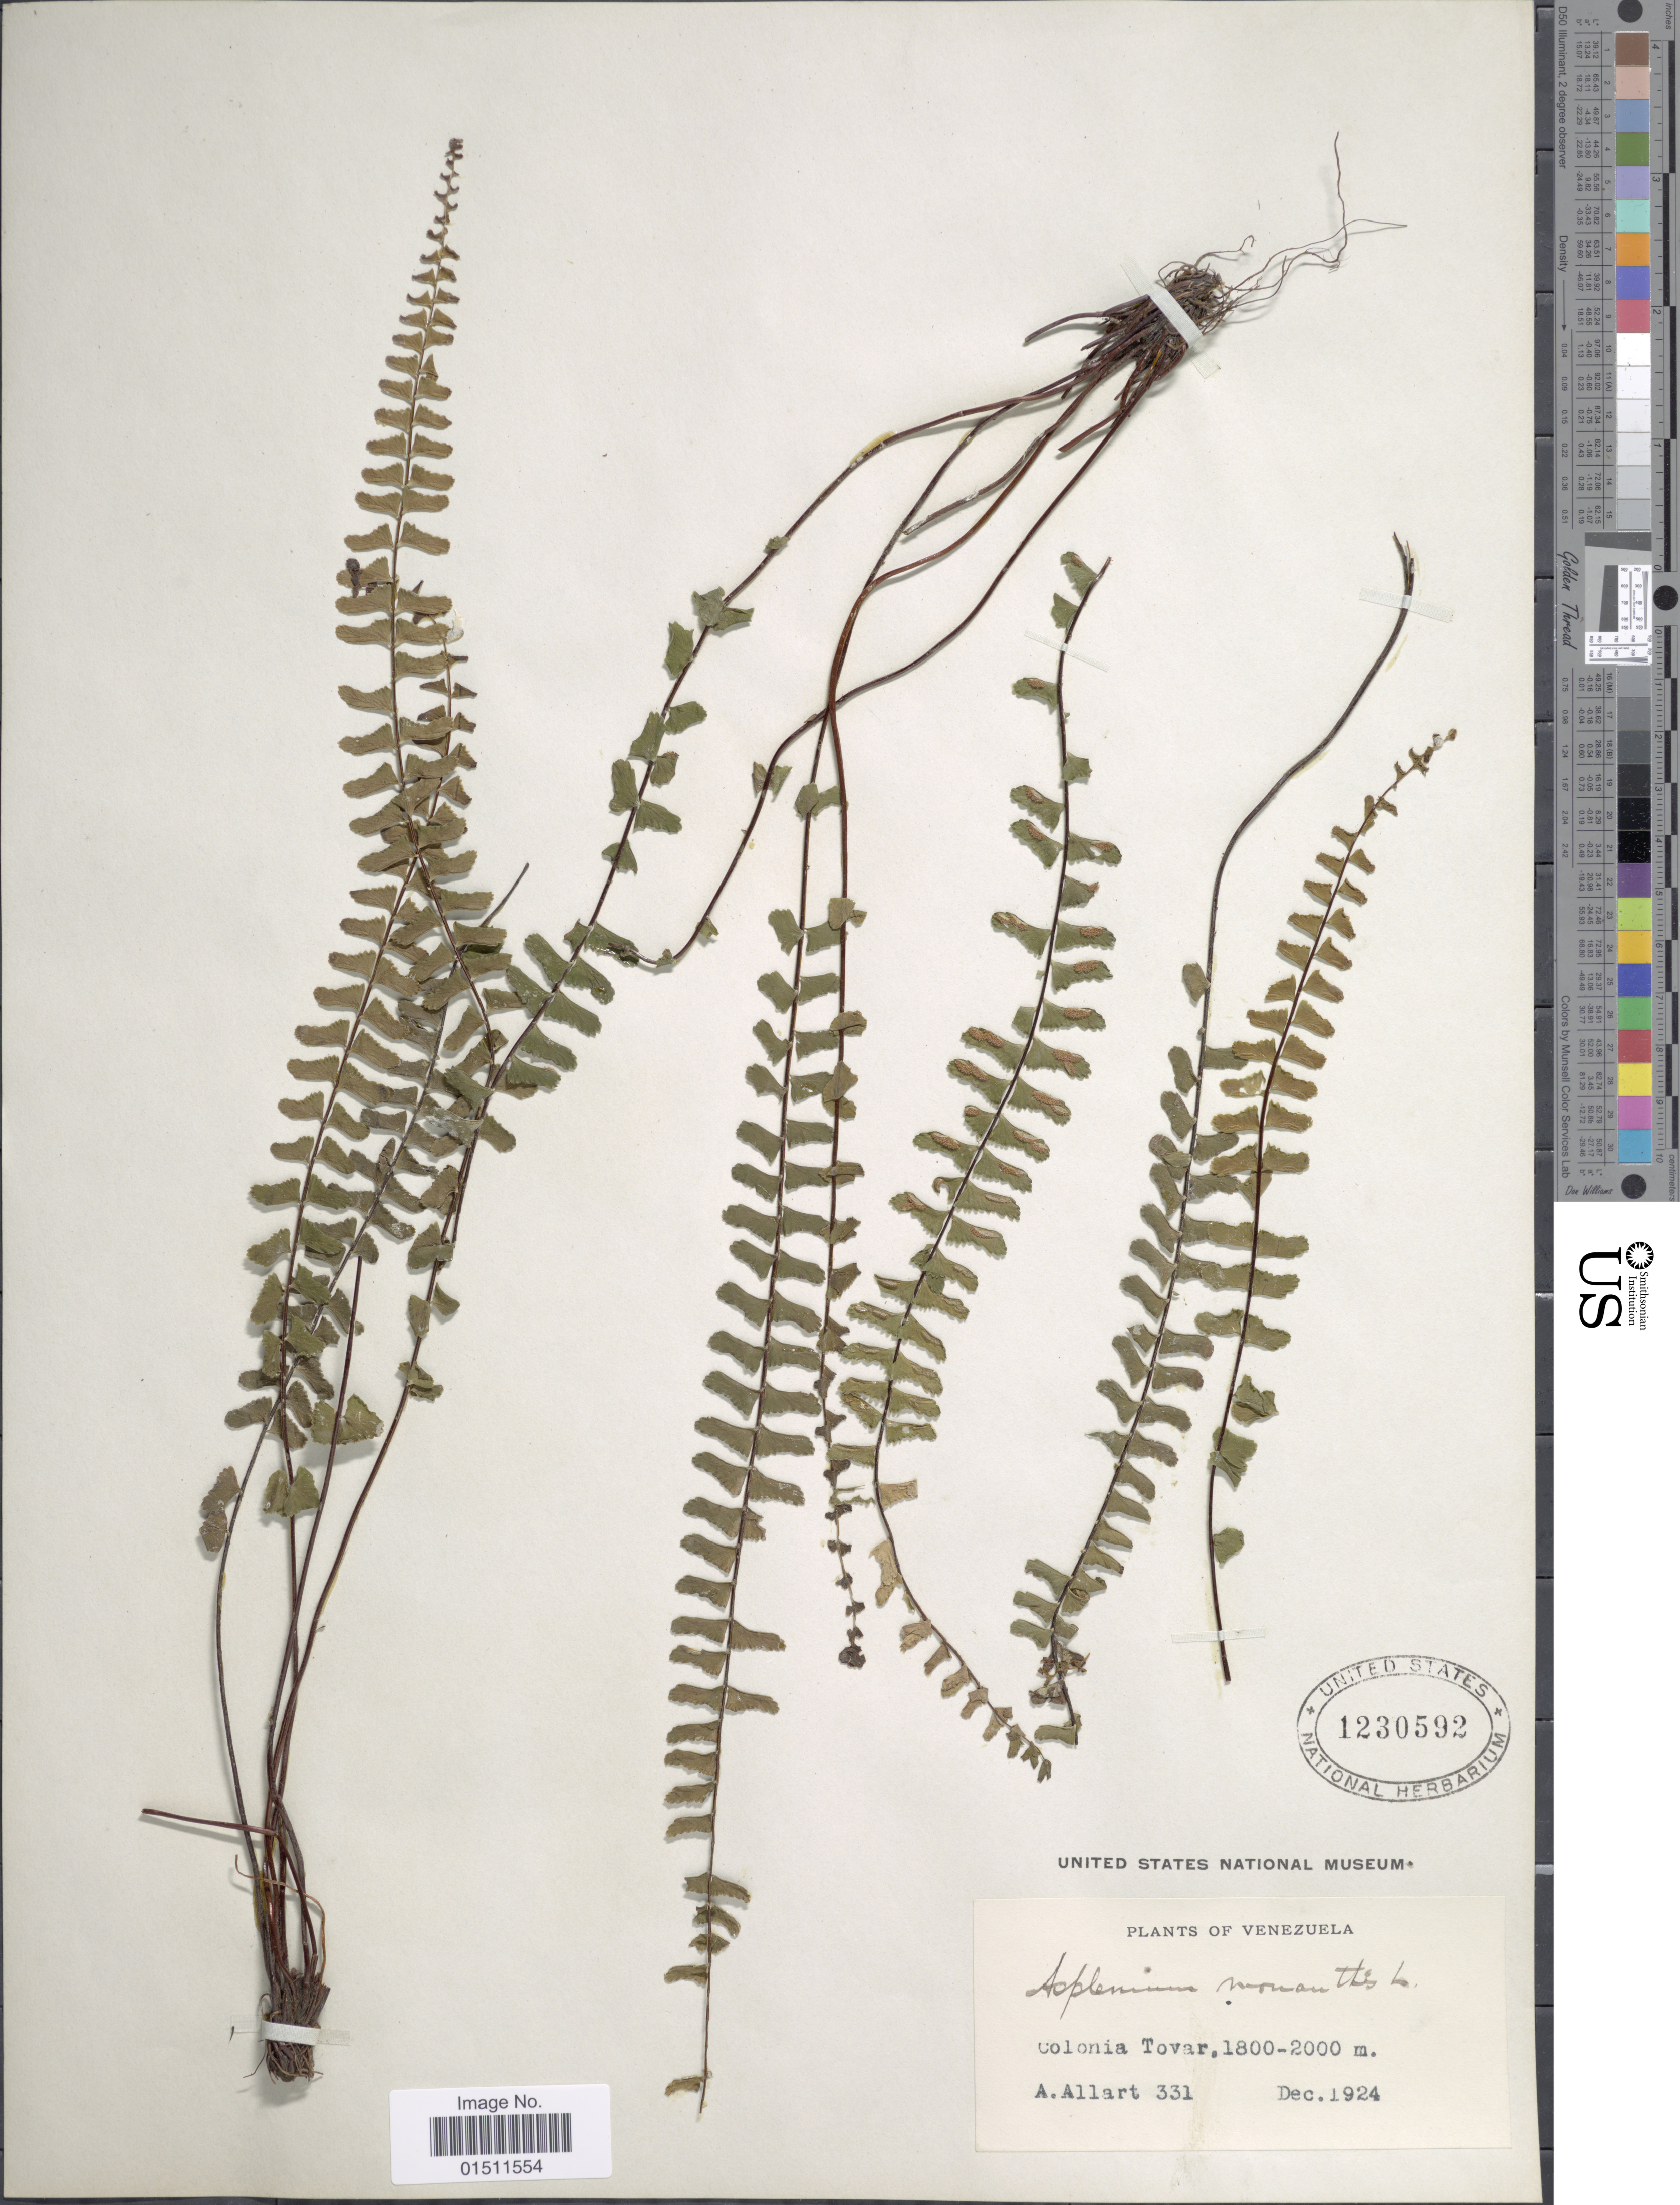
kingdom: Plantae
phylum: Tracheophyta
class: Polypodiopsida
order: Polypodiales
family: Aspleniaceae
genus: Asplenium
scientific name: Asplenium monanthes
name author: L.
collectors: A. Allart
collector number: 331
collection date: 1924-12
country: Venezuela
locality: Colonia Tovar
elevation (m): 1800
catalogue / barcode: US 1230592